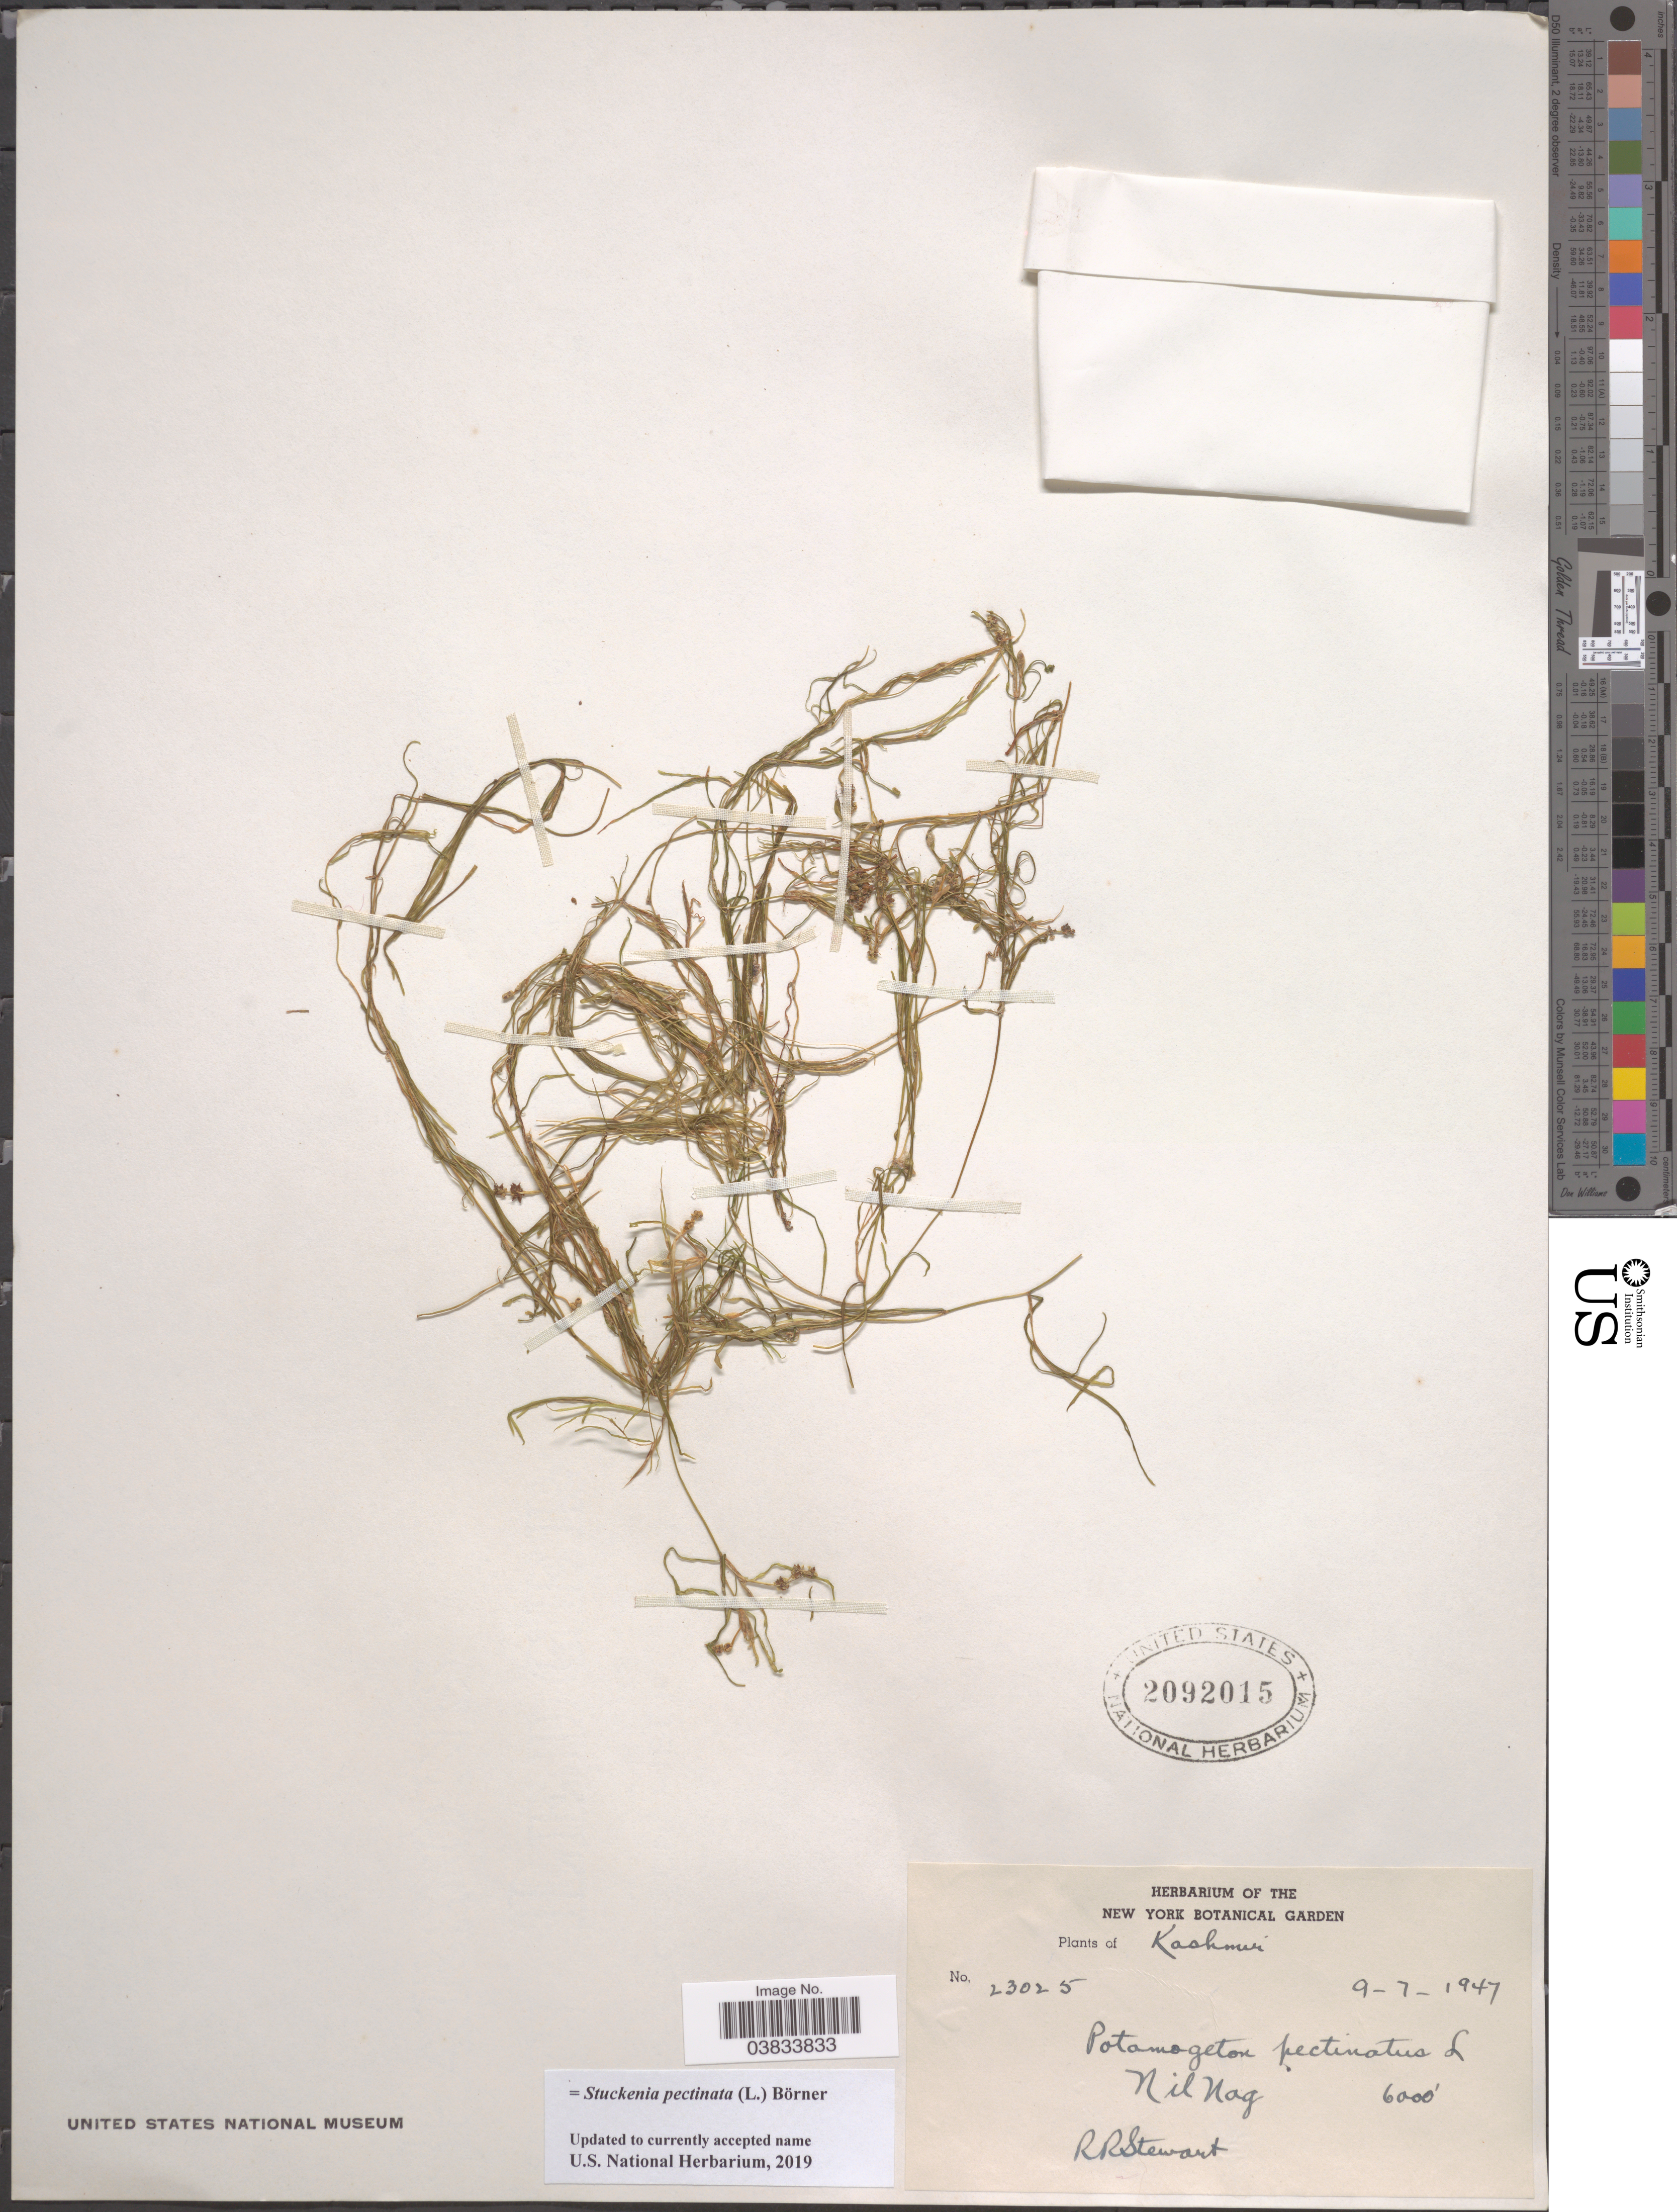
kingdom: Plantae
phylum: Tracheophyta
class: Liliopsida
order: Alismatales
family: Potamogetonaceae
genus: Stuckenia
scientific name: Stuckenia pectinata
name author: (L.) Börner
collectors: R. Stewart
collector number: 23025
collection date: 1947-07-09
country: India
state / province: Jammu and Kashmir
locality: Kashmir. Nil Nag.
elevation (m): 1829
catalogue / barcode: US 2092015